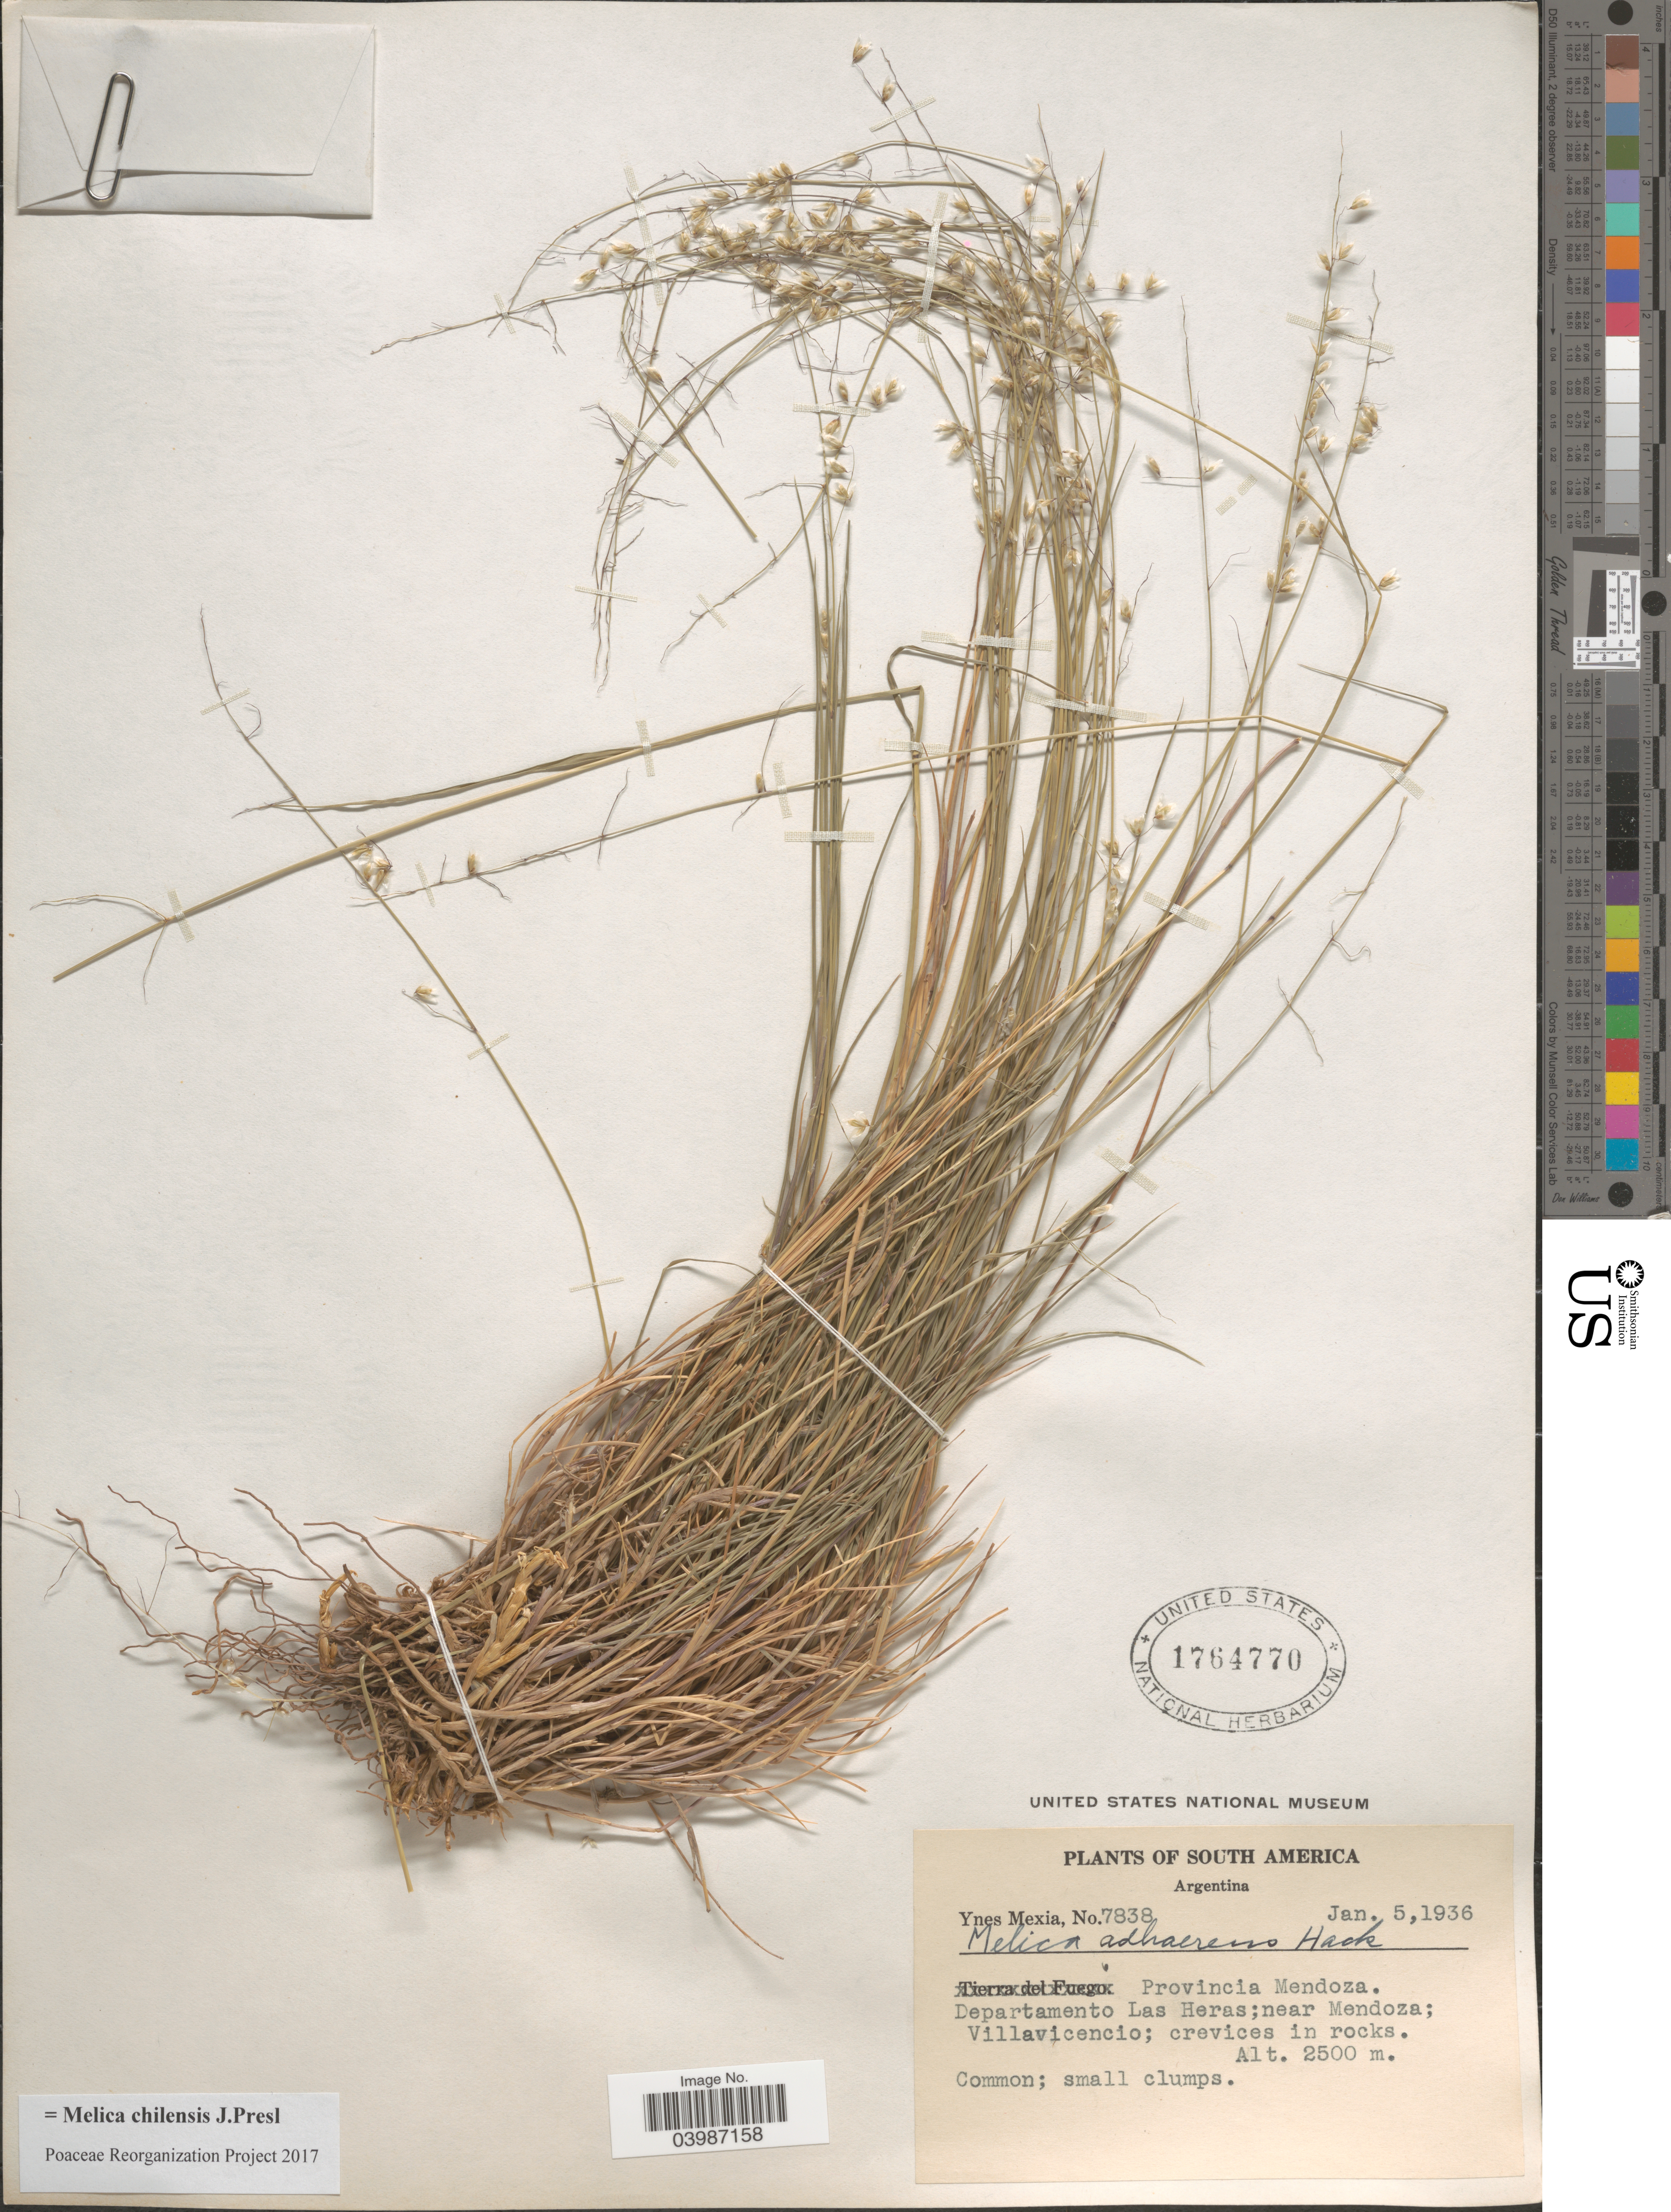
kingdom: Plantae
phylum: Tracheophyta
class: Liliopsida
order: Poales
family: Poaceae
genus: Melica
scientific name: Melica chilensis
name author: J. Presl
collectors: Y. Mexia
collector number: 7838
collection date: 1936-01-05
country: Argentina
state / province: Mendoza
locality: Departamento Las Heras;near Mendoza; Villavicencio.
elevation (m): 2500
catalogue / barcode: US 1764770